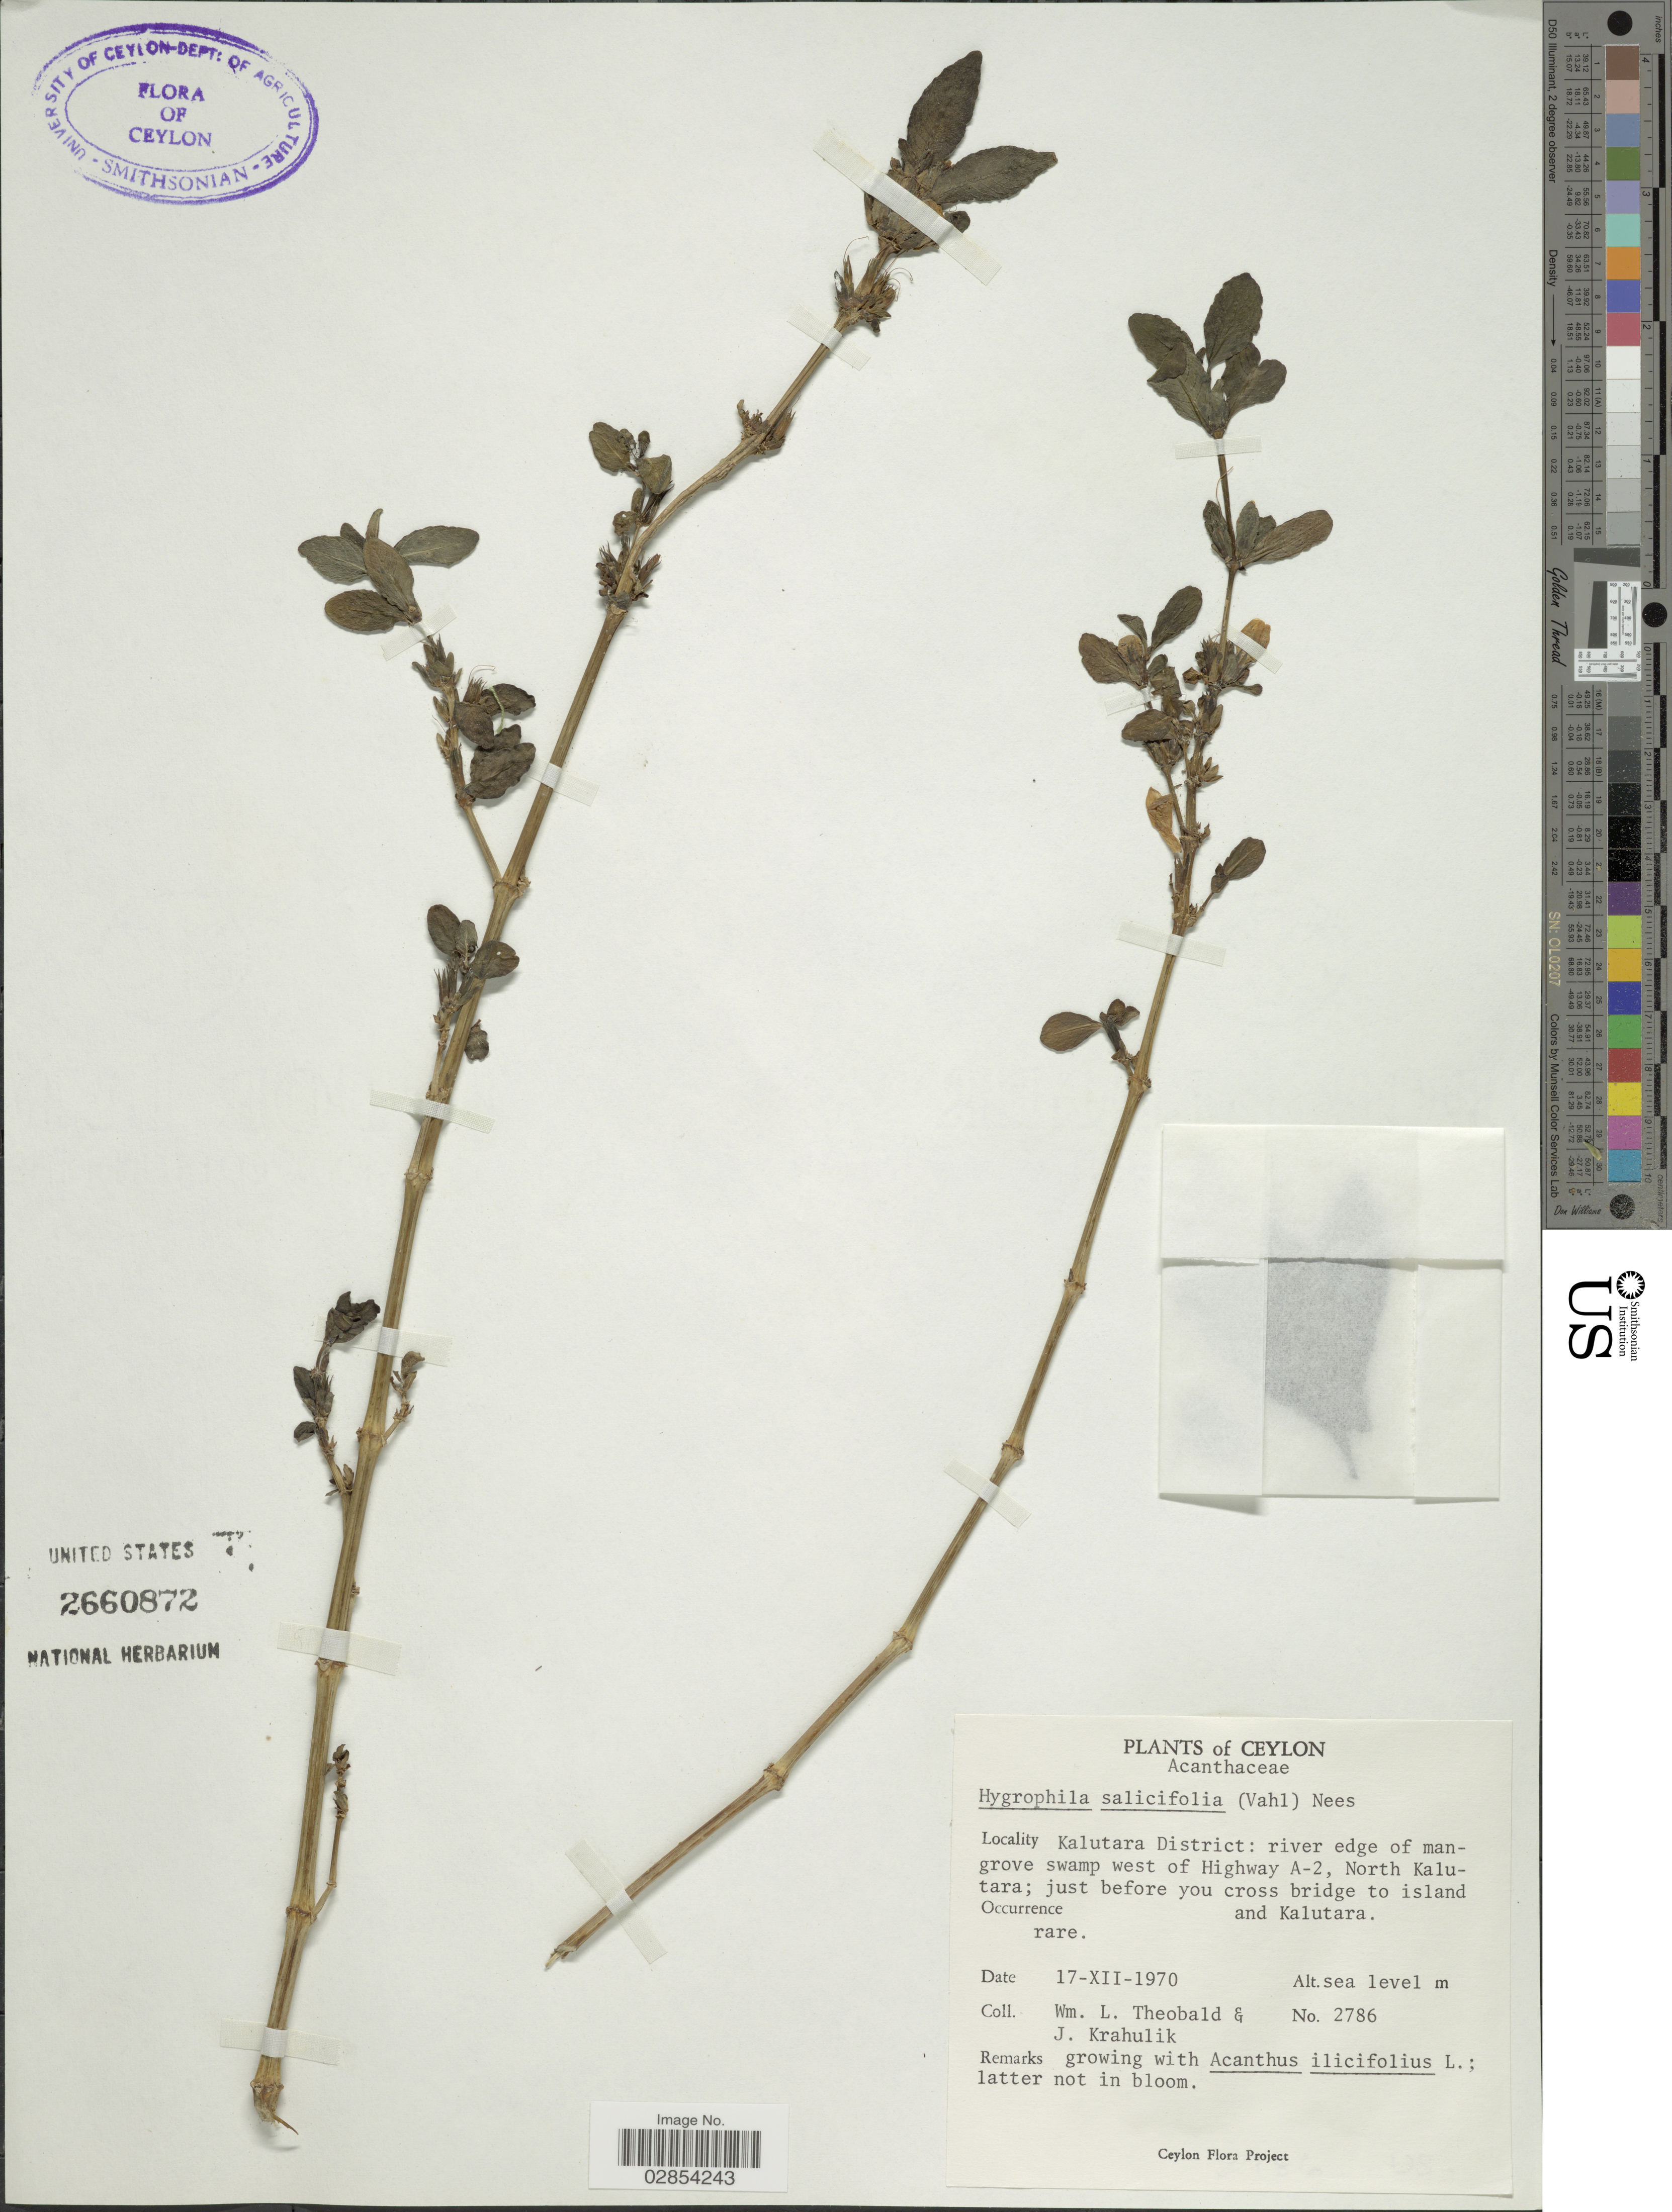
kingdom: Plantae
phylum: Tracheophyta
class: Magnoliopsida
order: Lamiales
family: Acanthaceae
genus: Hygrophila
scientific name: Hygrophila salicifolia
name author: (Vahl) Nees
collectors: W. L. Theobald & J. Krahulik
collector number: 2786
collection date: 1970-12-17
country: Sri Lanka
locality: Ceylon. Kalutara District: river edge of mangrove swamp west of Highway A-2, North Kalutara; just before you cross bridge to island and Kalutara.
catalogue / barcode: US 2660872